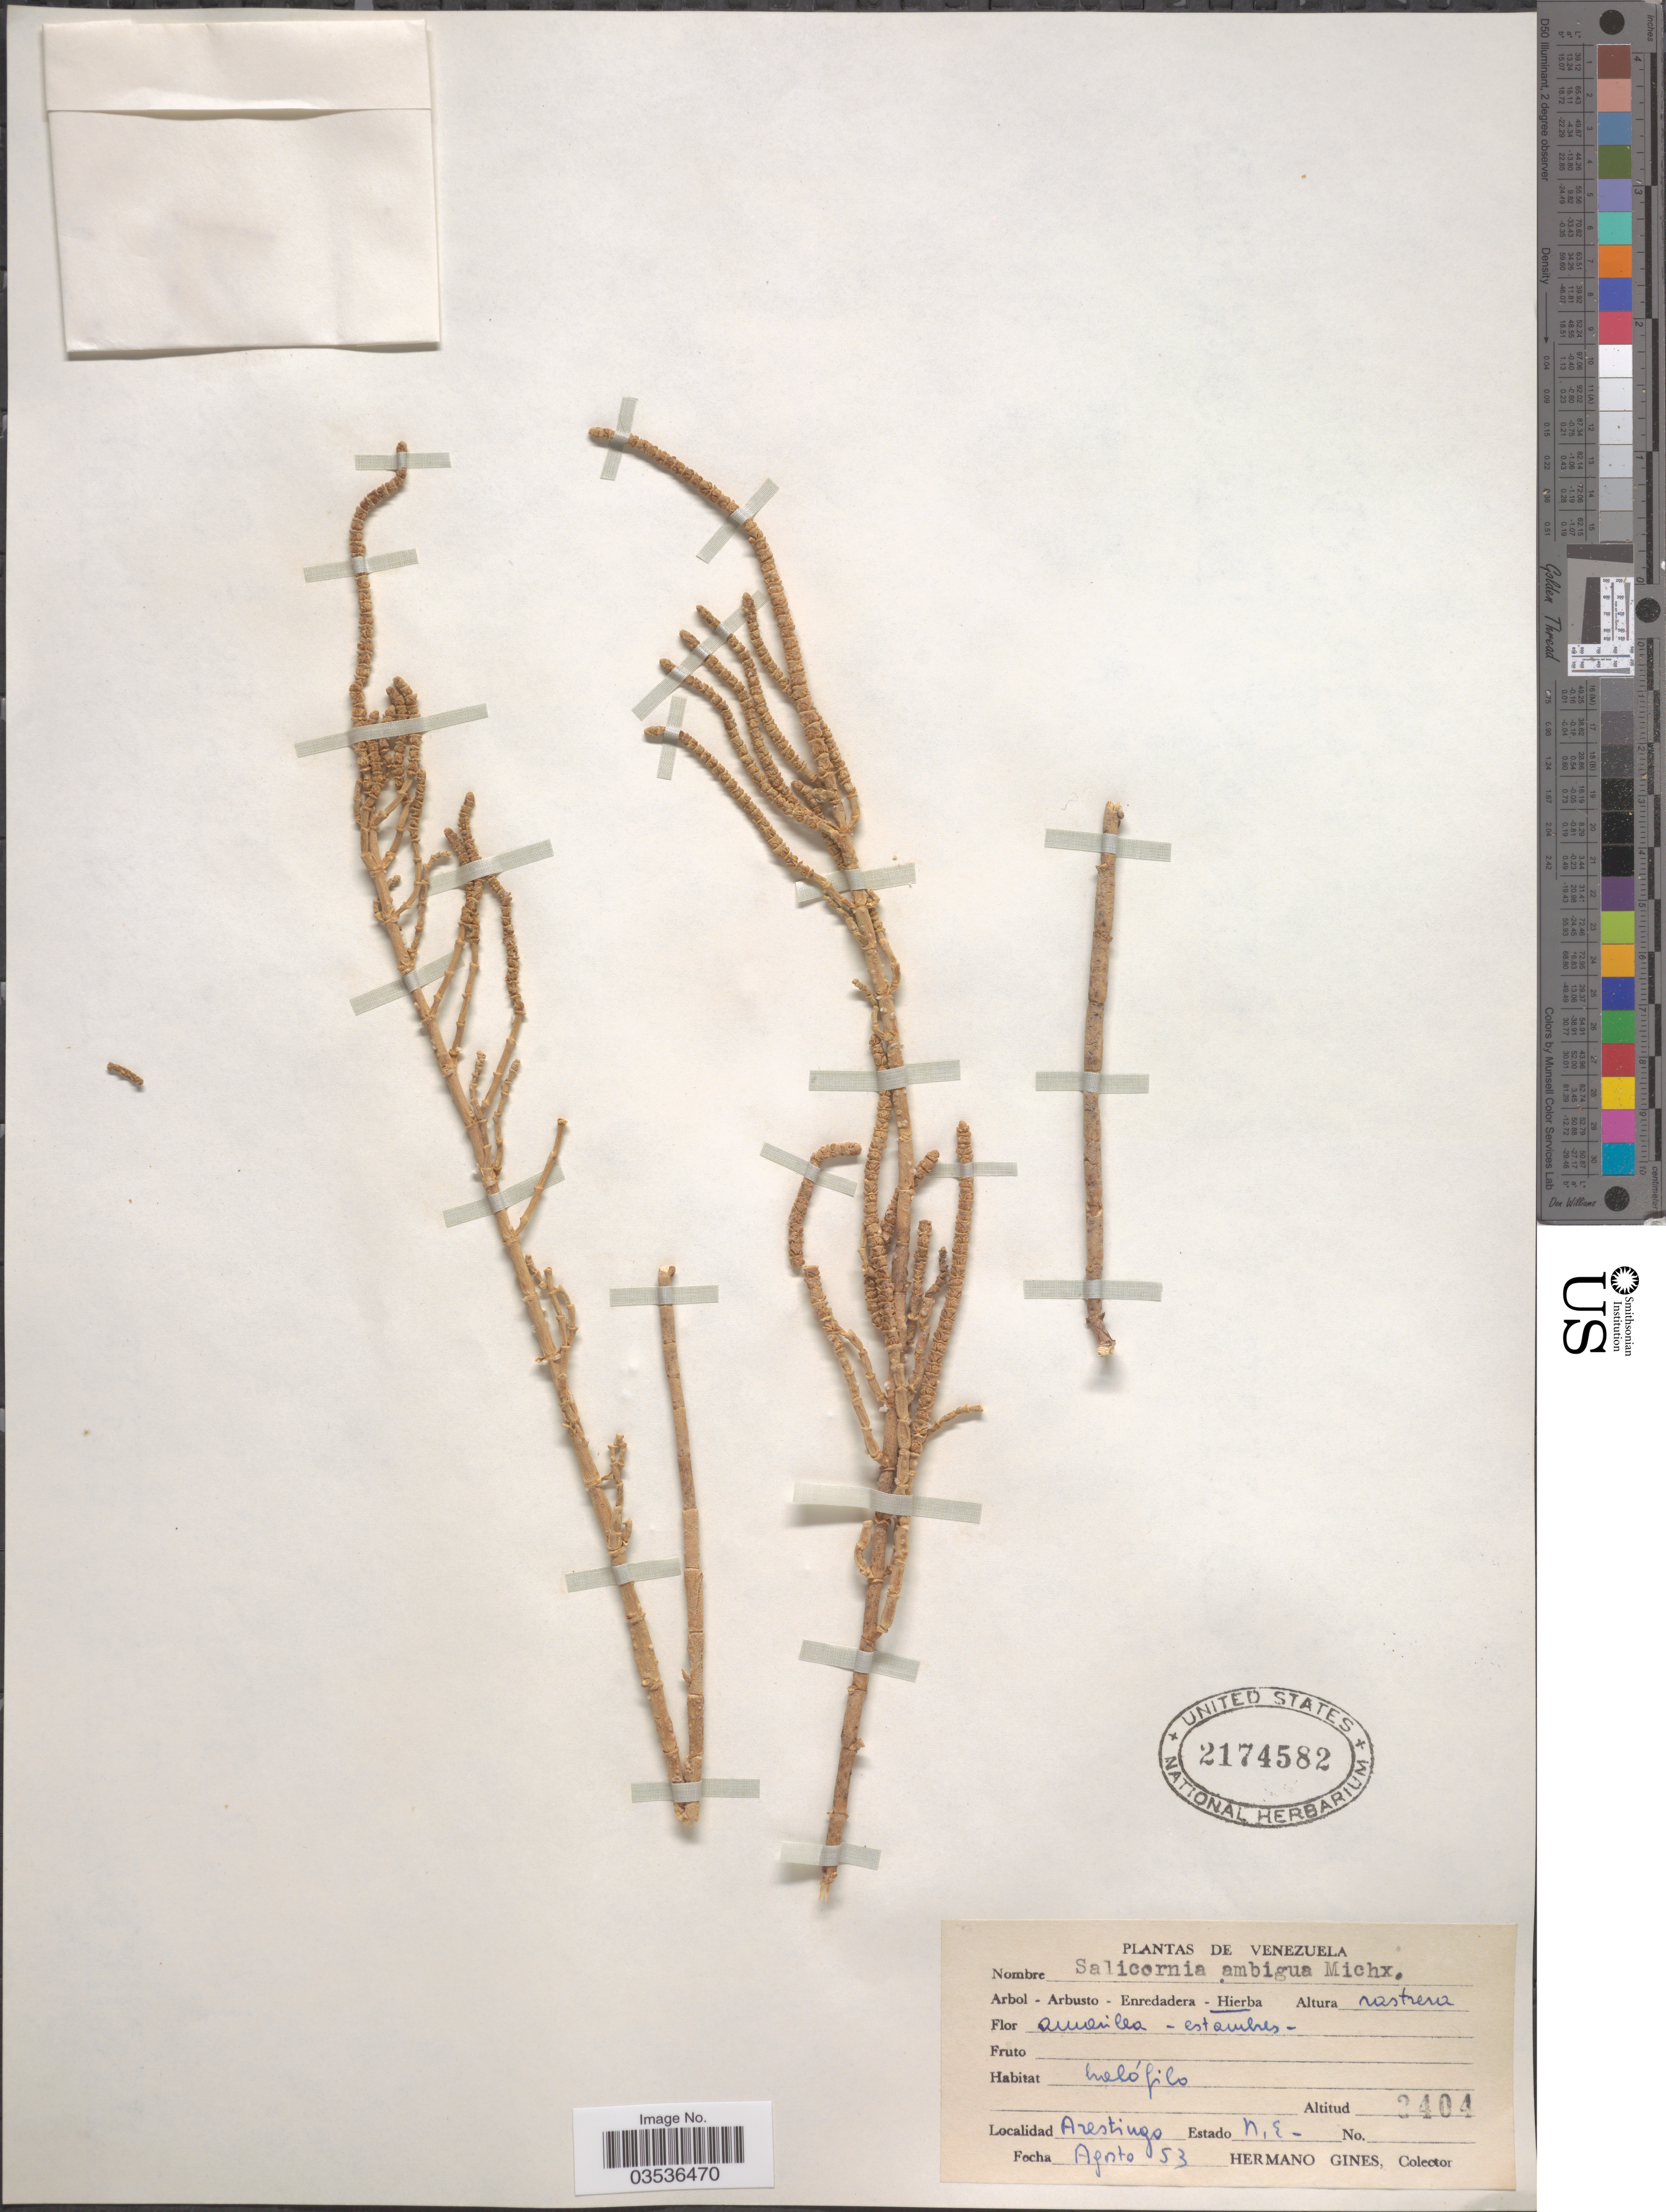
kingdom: Plantae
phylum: Tracheophyta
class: Magnoliopsida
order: Caryophyllales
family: Amaranthaceae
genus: Salicornia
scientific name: Salicornia virginica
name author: L.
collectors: Bro. Gines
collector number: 3404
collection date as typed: Transcribed d/m/y: /8/53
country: Venezuela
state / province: Nueva Esparta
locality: Arestingo.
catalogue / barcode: US 2174582